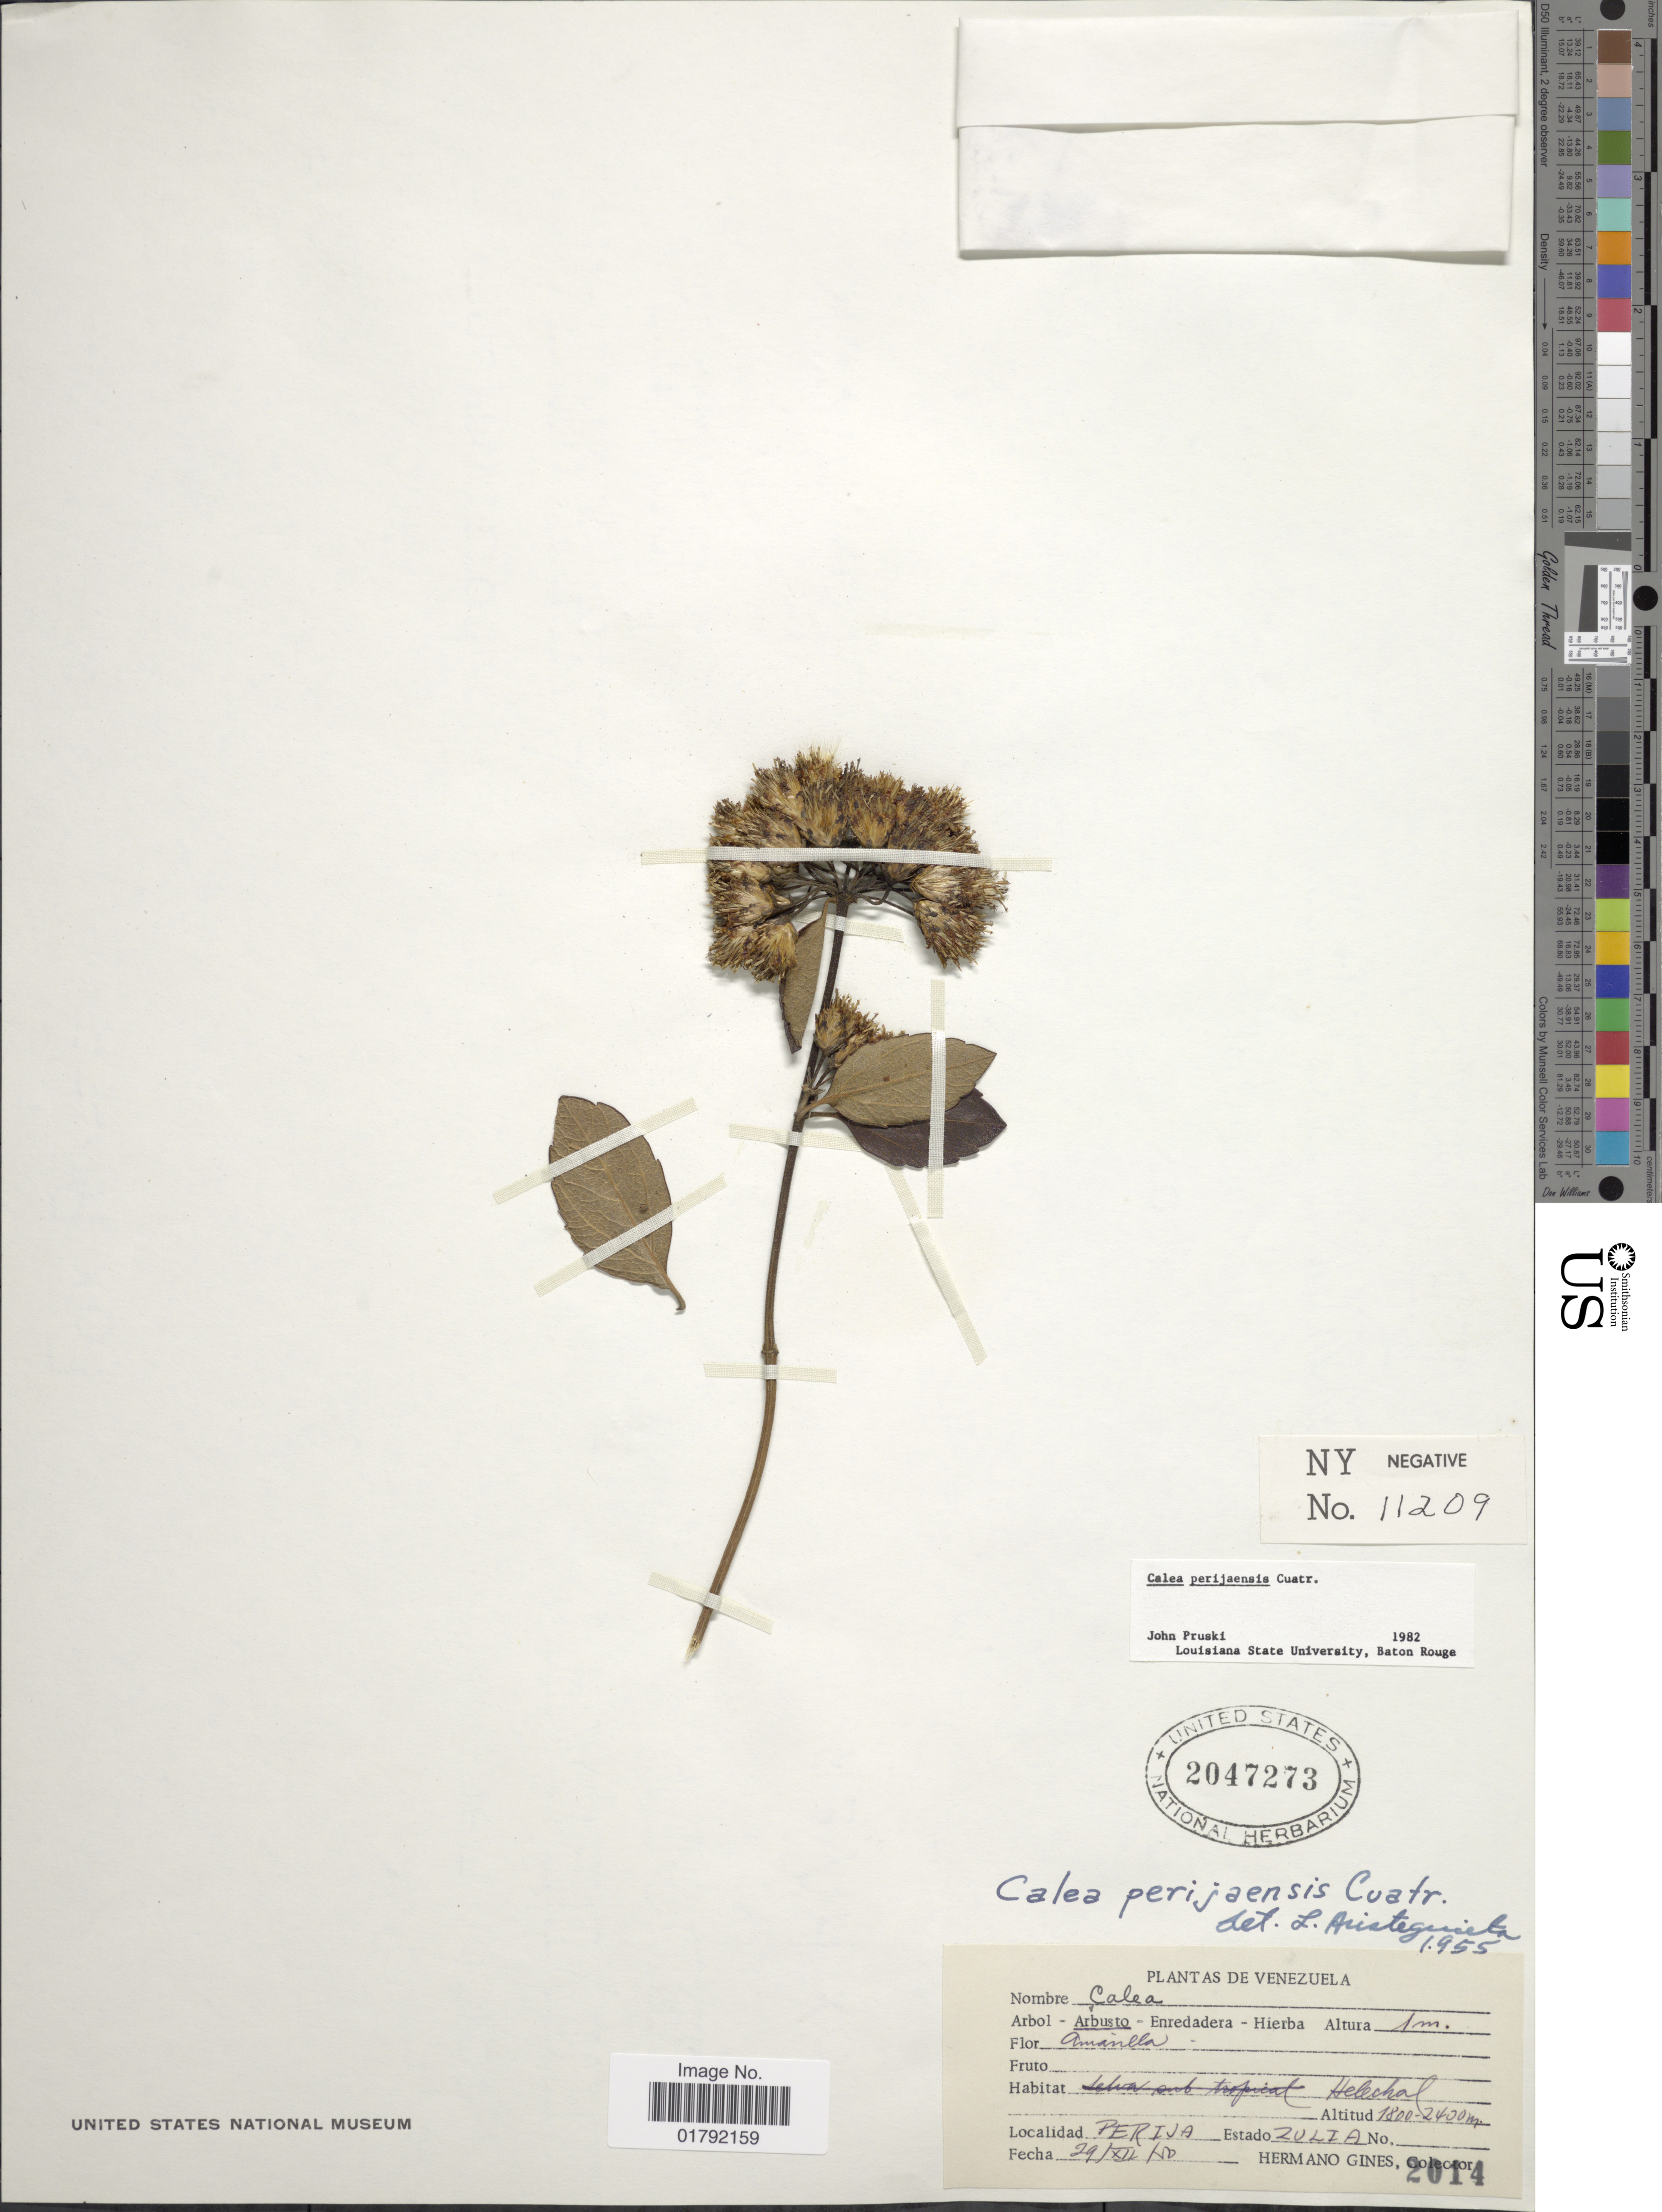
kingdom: Plantae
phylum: Tracheophyta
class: Magnoliopsida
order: Asterales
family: Asteraceae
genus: Calea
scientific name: Calea perijaensis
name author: Cuatrec.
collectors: Bro. Gines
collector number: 2014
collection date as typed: Transcribed d/m/y: 24/12/50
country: Venezuela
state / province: Zulia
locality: Perija, Helechal.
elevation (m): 1800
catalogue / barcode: US 2047273